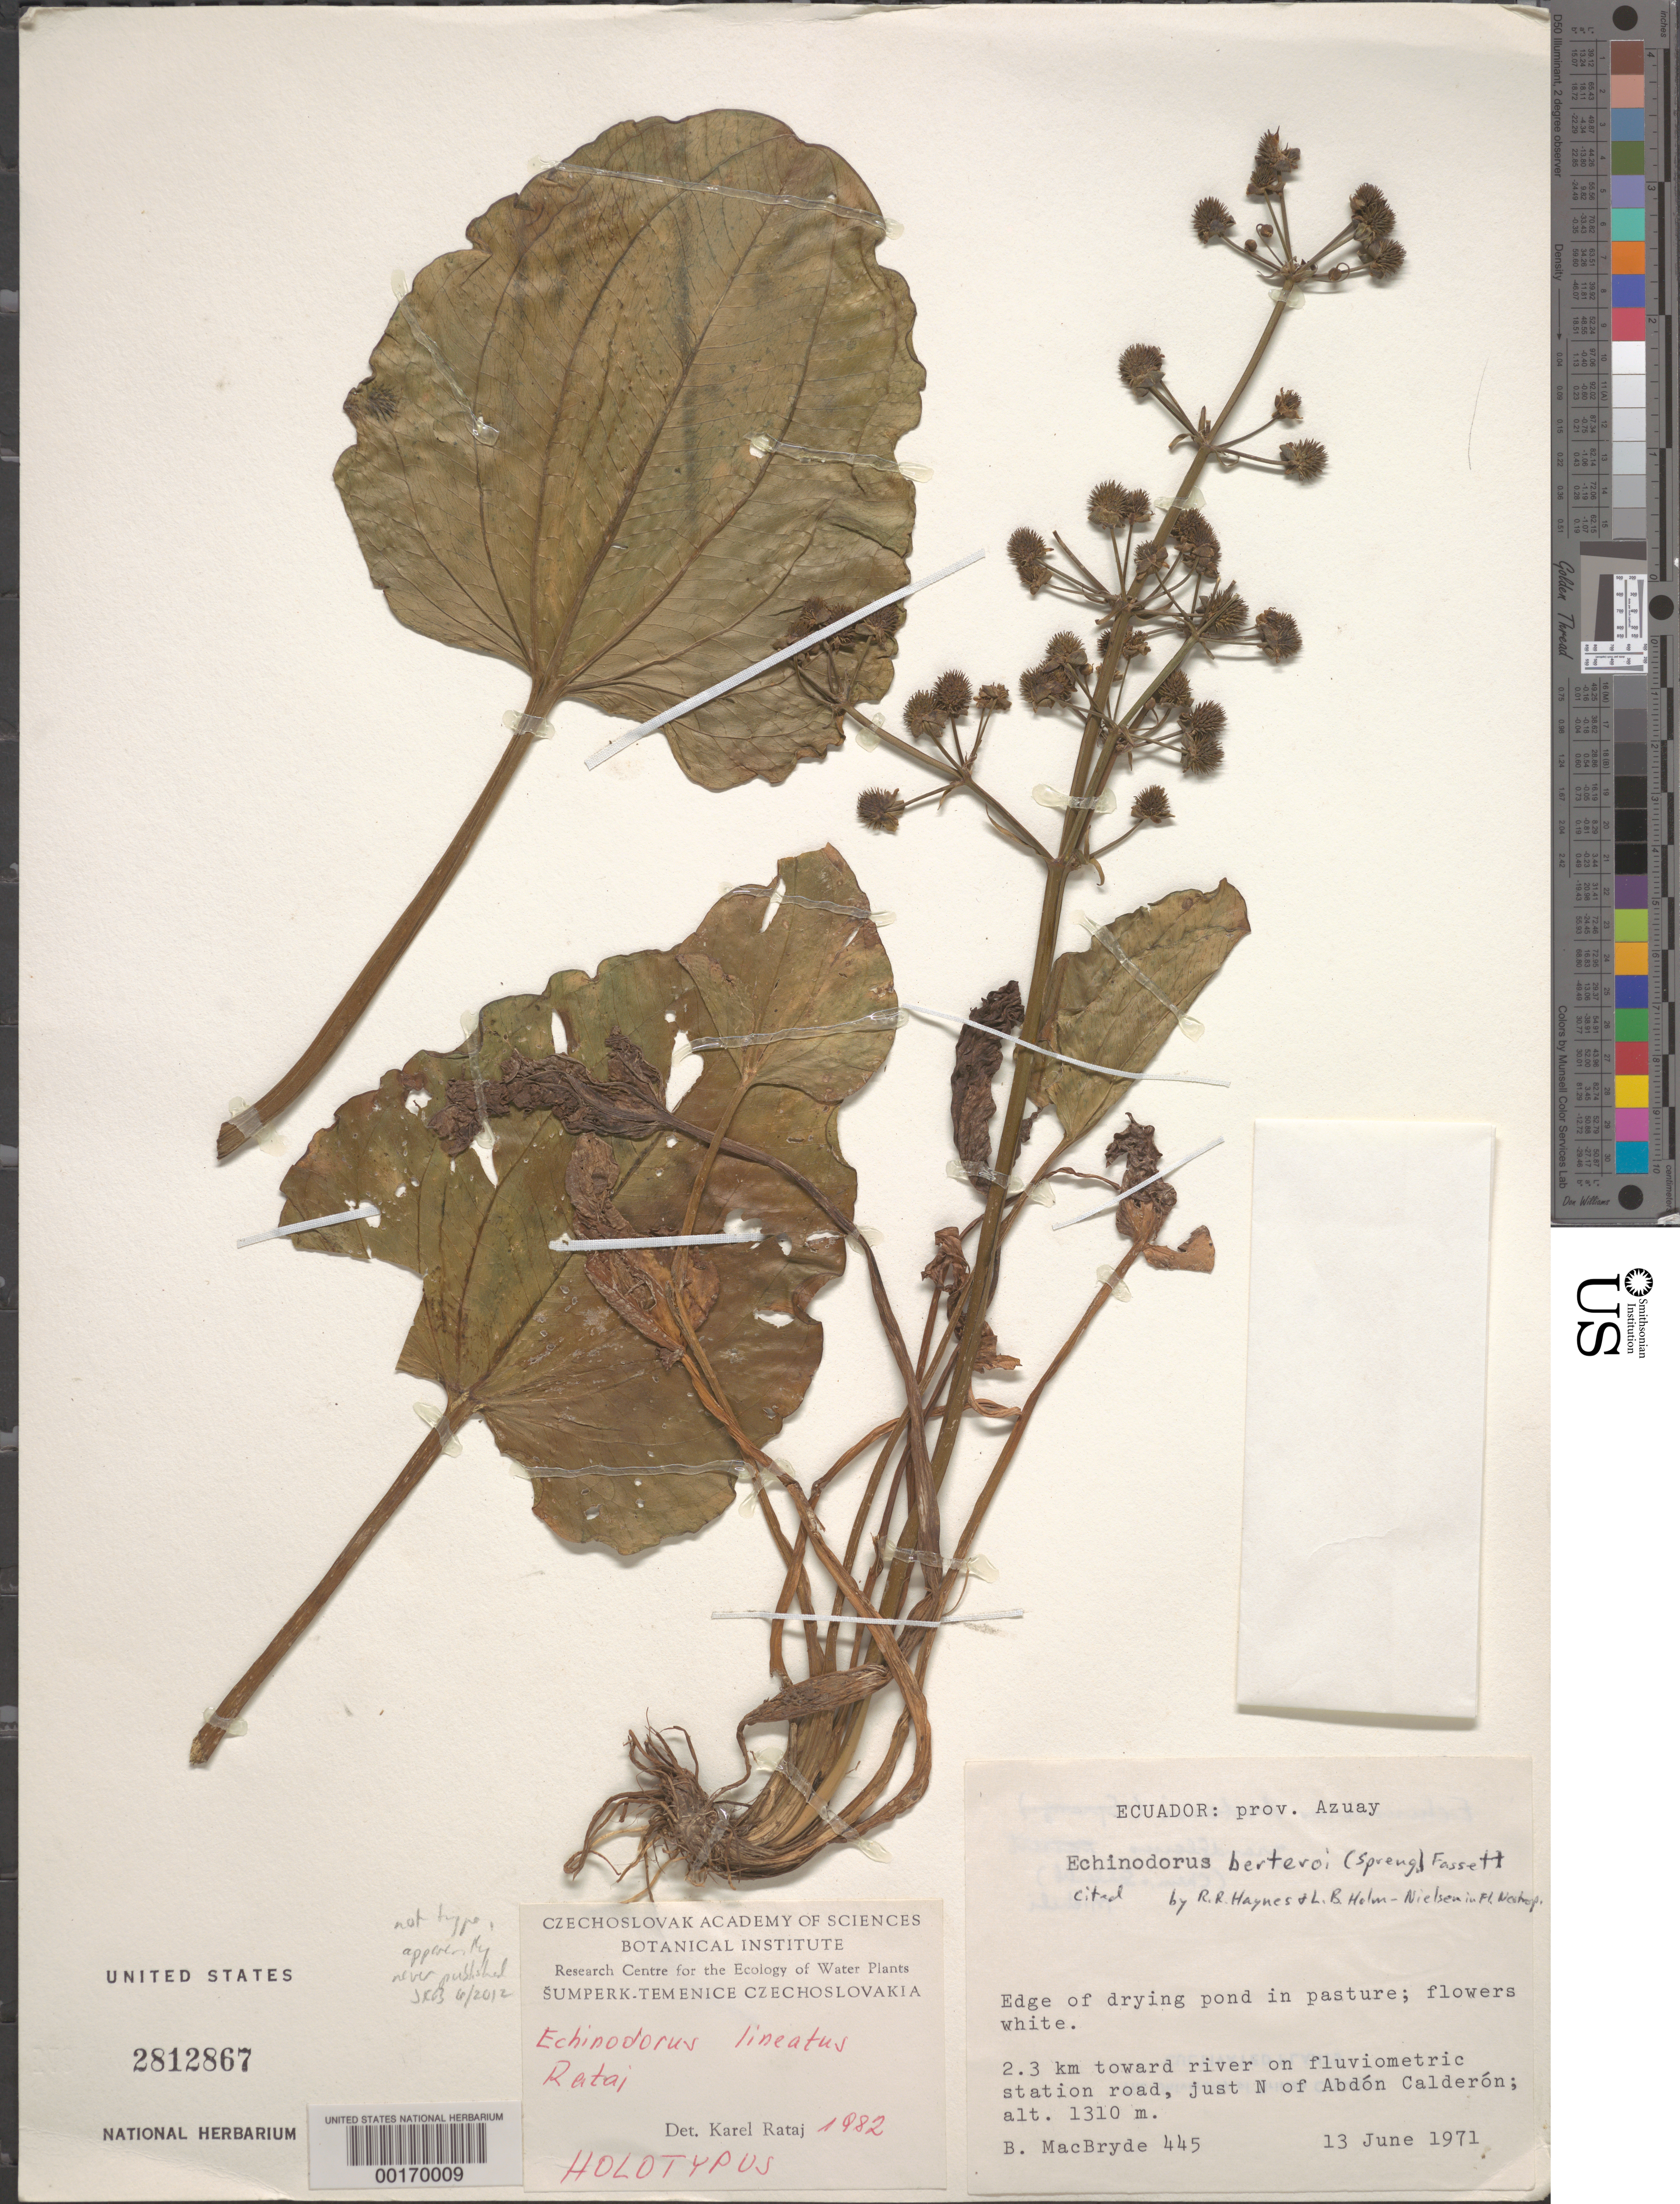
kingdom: Plantae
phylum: Tracheophyta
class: Liliopsida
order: Alismatales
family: Alismataceae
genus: Echinodorus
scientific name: Echinodorus berteroi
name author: (Spreng.) Fassett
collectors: B. MacBryde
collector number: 445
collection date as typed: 13 Jun 1971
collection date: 1971-06-13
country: Ecuador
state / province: Azuay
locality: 2.3 km toward river on Fluviometric Station Road, just N of Abdon Calderon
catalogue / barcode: US 2812867